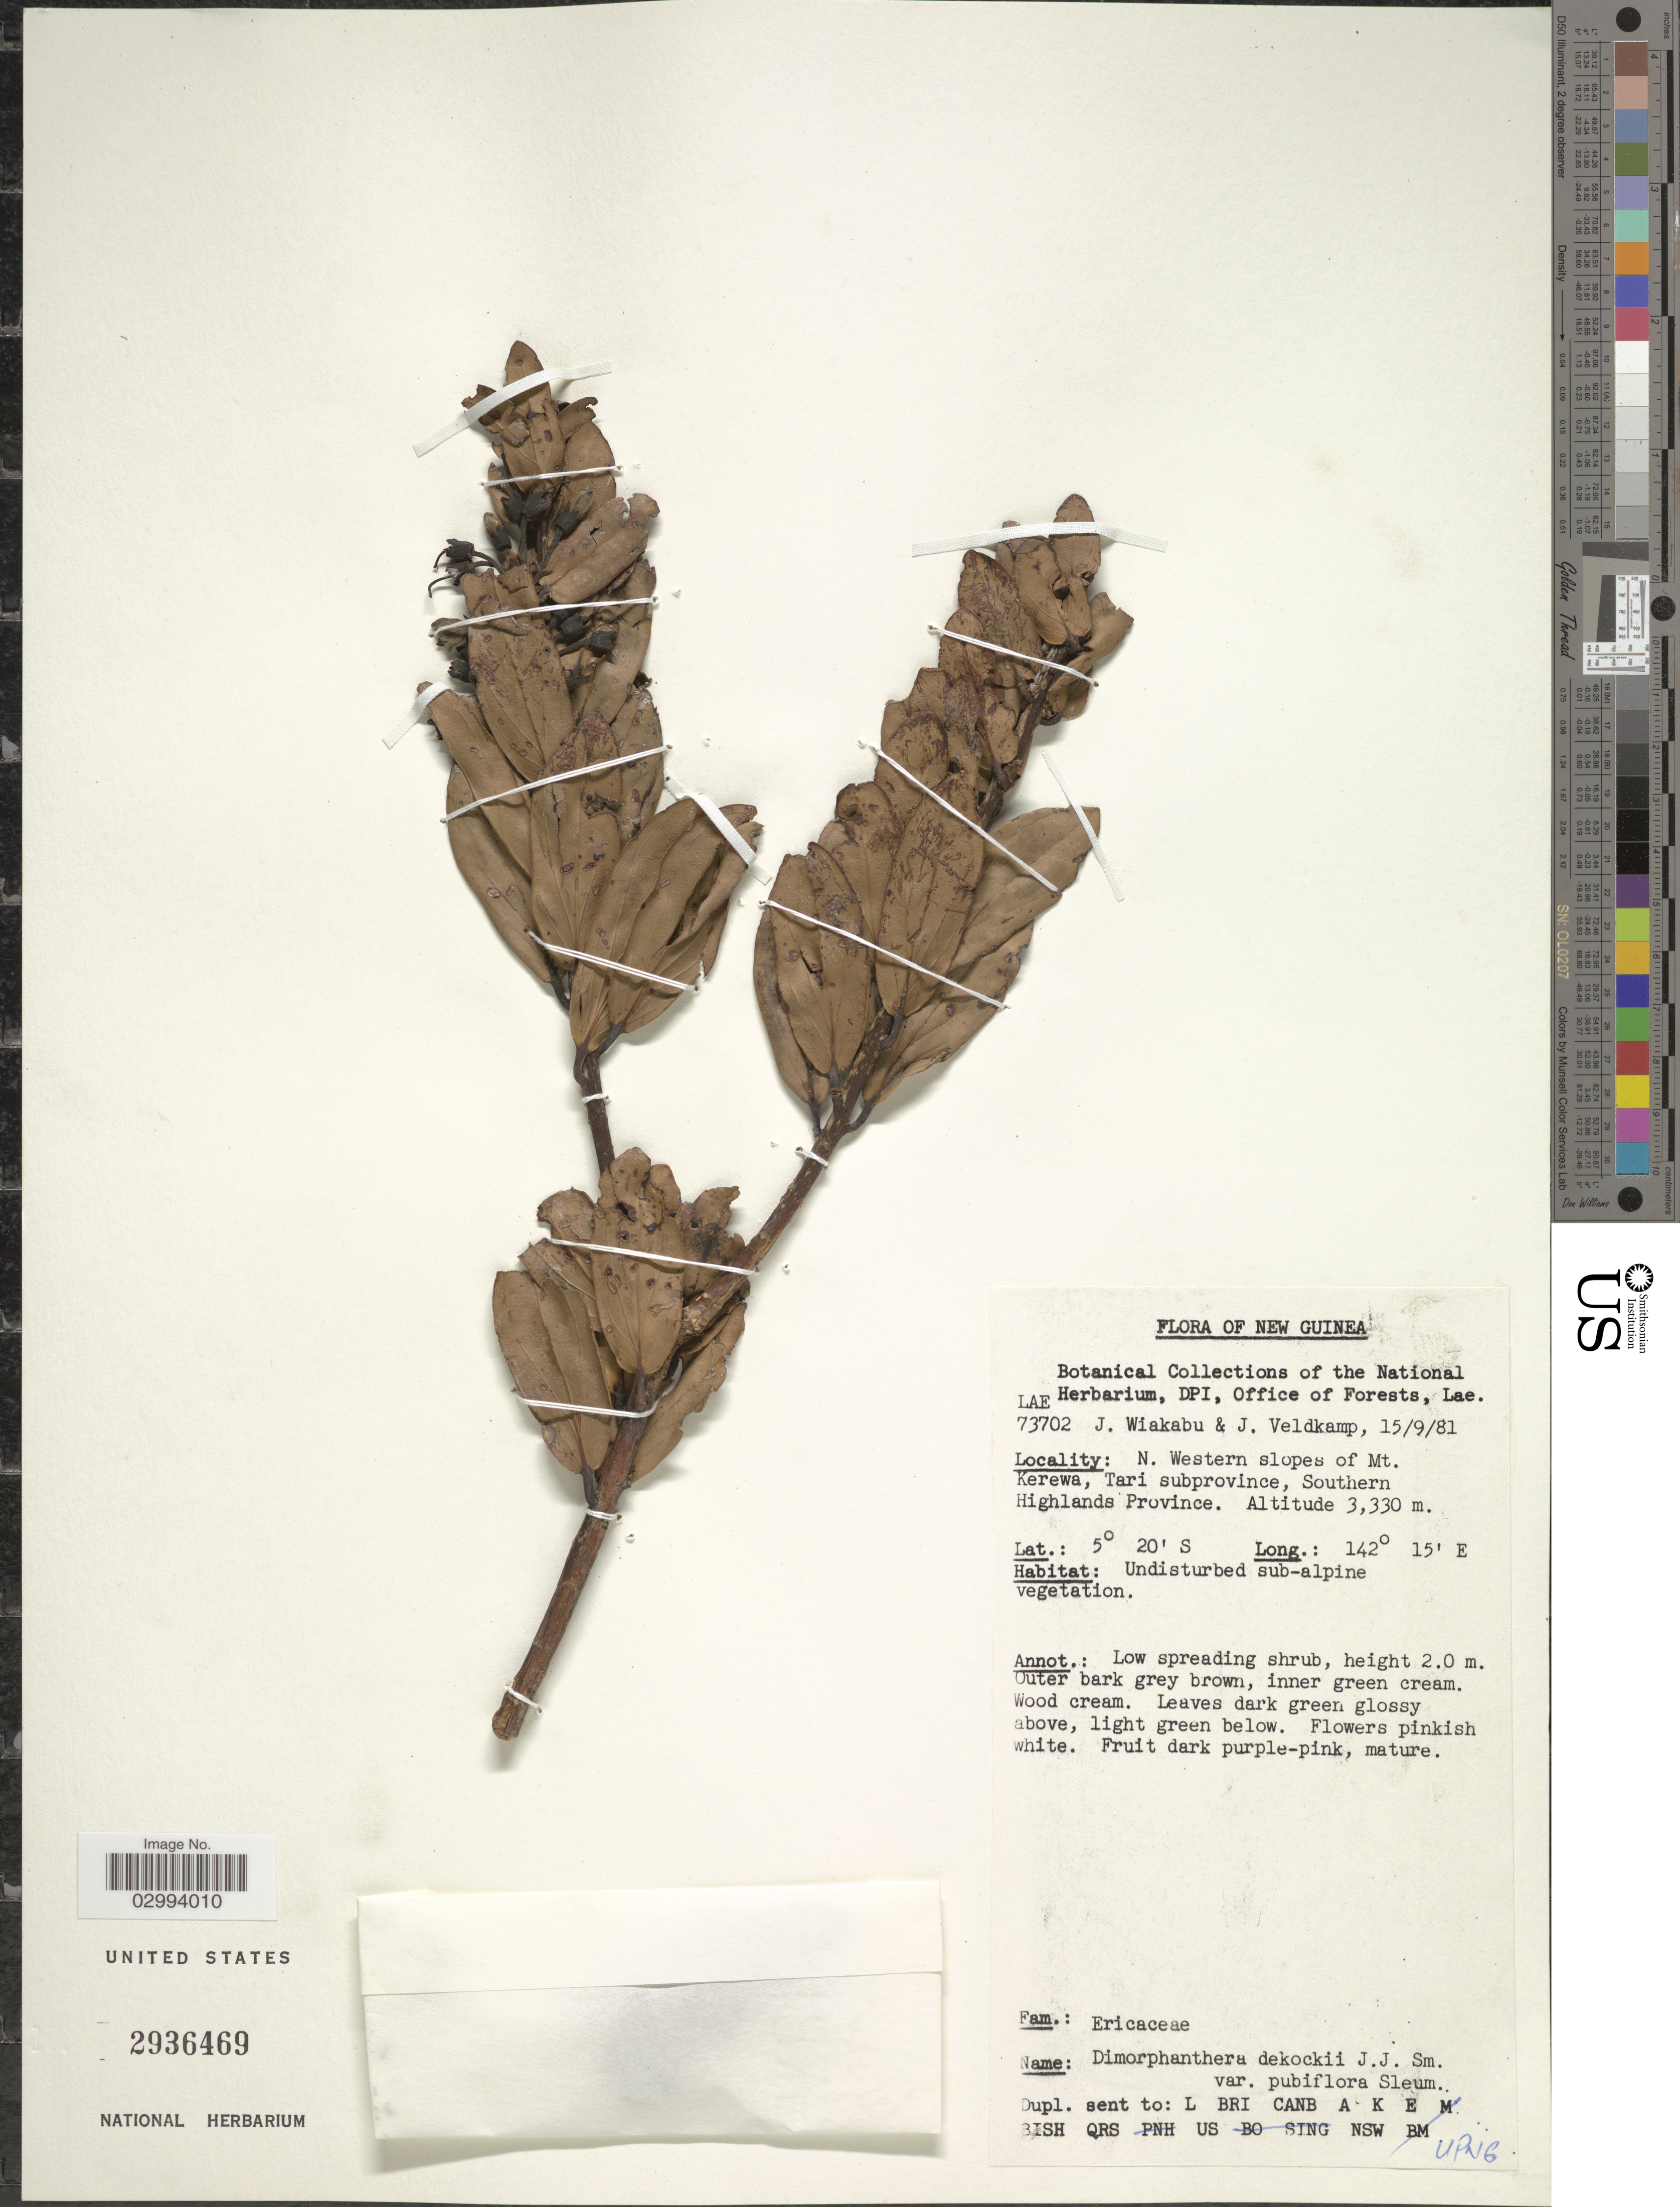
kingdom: Plantae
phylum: Tracheophyta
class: Magnoliopsida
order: Ericales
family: Ericaceae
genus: Dimorphanthera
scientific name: Dimorphanthera dekockii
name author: J.J. Sm.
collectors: J. Wiakabu & J. F. Veldkamp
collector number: LAE73702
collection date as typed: Transcribed d/m/y: 15/9/81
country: Papua New Guinea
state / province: Southern Highlands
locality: New Guinea. N. Western slopes of Mt. Kerewa, Tari subprovince.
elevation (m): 3330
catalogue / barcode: US 2936469